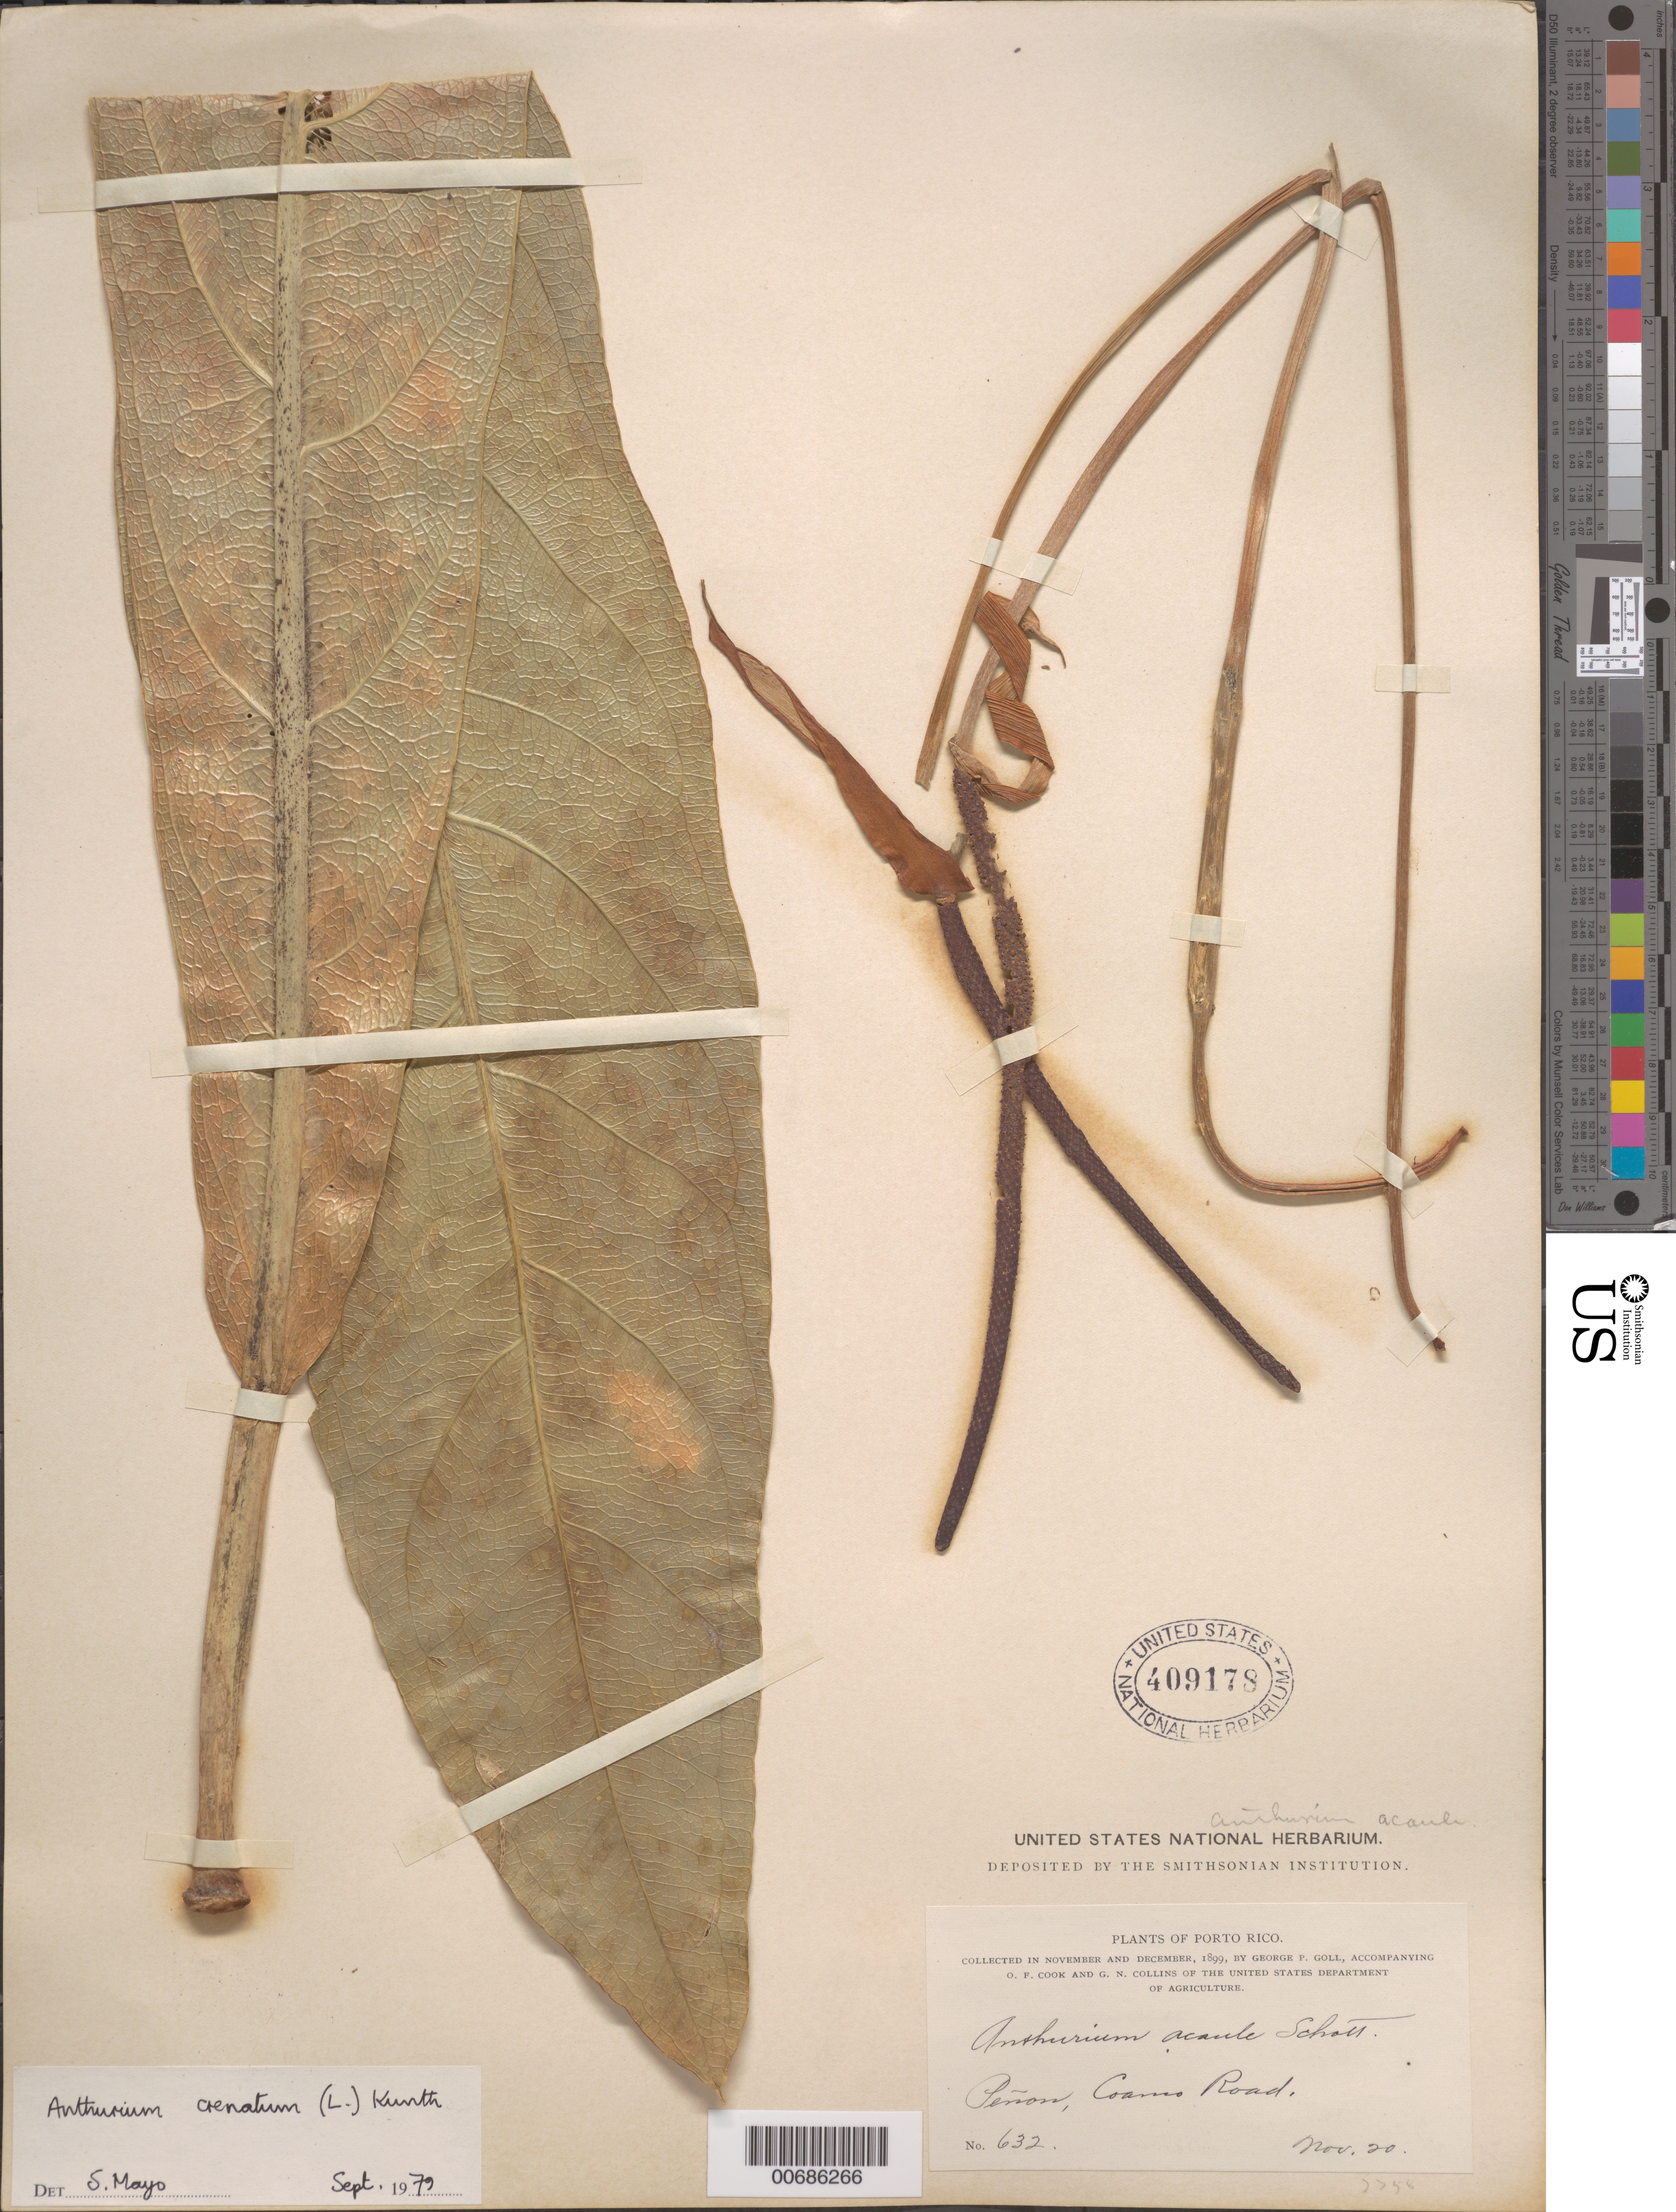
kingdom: Plantae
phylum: Tracheophyta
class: Liliopsida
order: Alismatales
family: Araceae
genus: Anthurium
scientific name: Anthurium crenatum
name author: (L.) Kunth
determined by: Mayo, S.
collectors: G. Goll, O. F. Cook & G. Collins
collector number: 632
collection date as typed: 20 Nov 1899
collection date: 1899-11-20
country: Puerto Rico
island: Greater Antilles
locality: Pinon, Coarrio Rd.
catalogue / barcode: US 409178